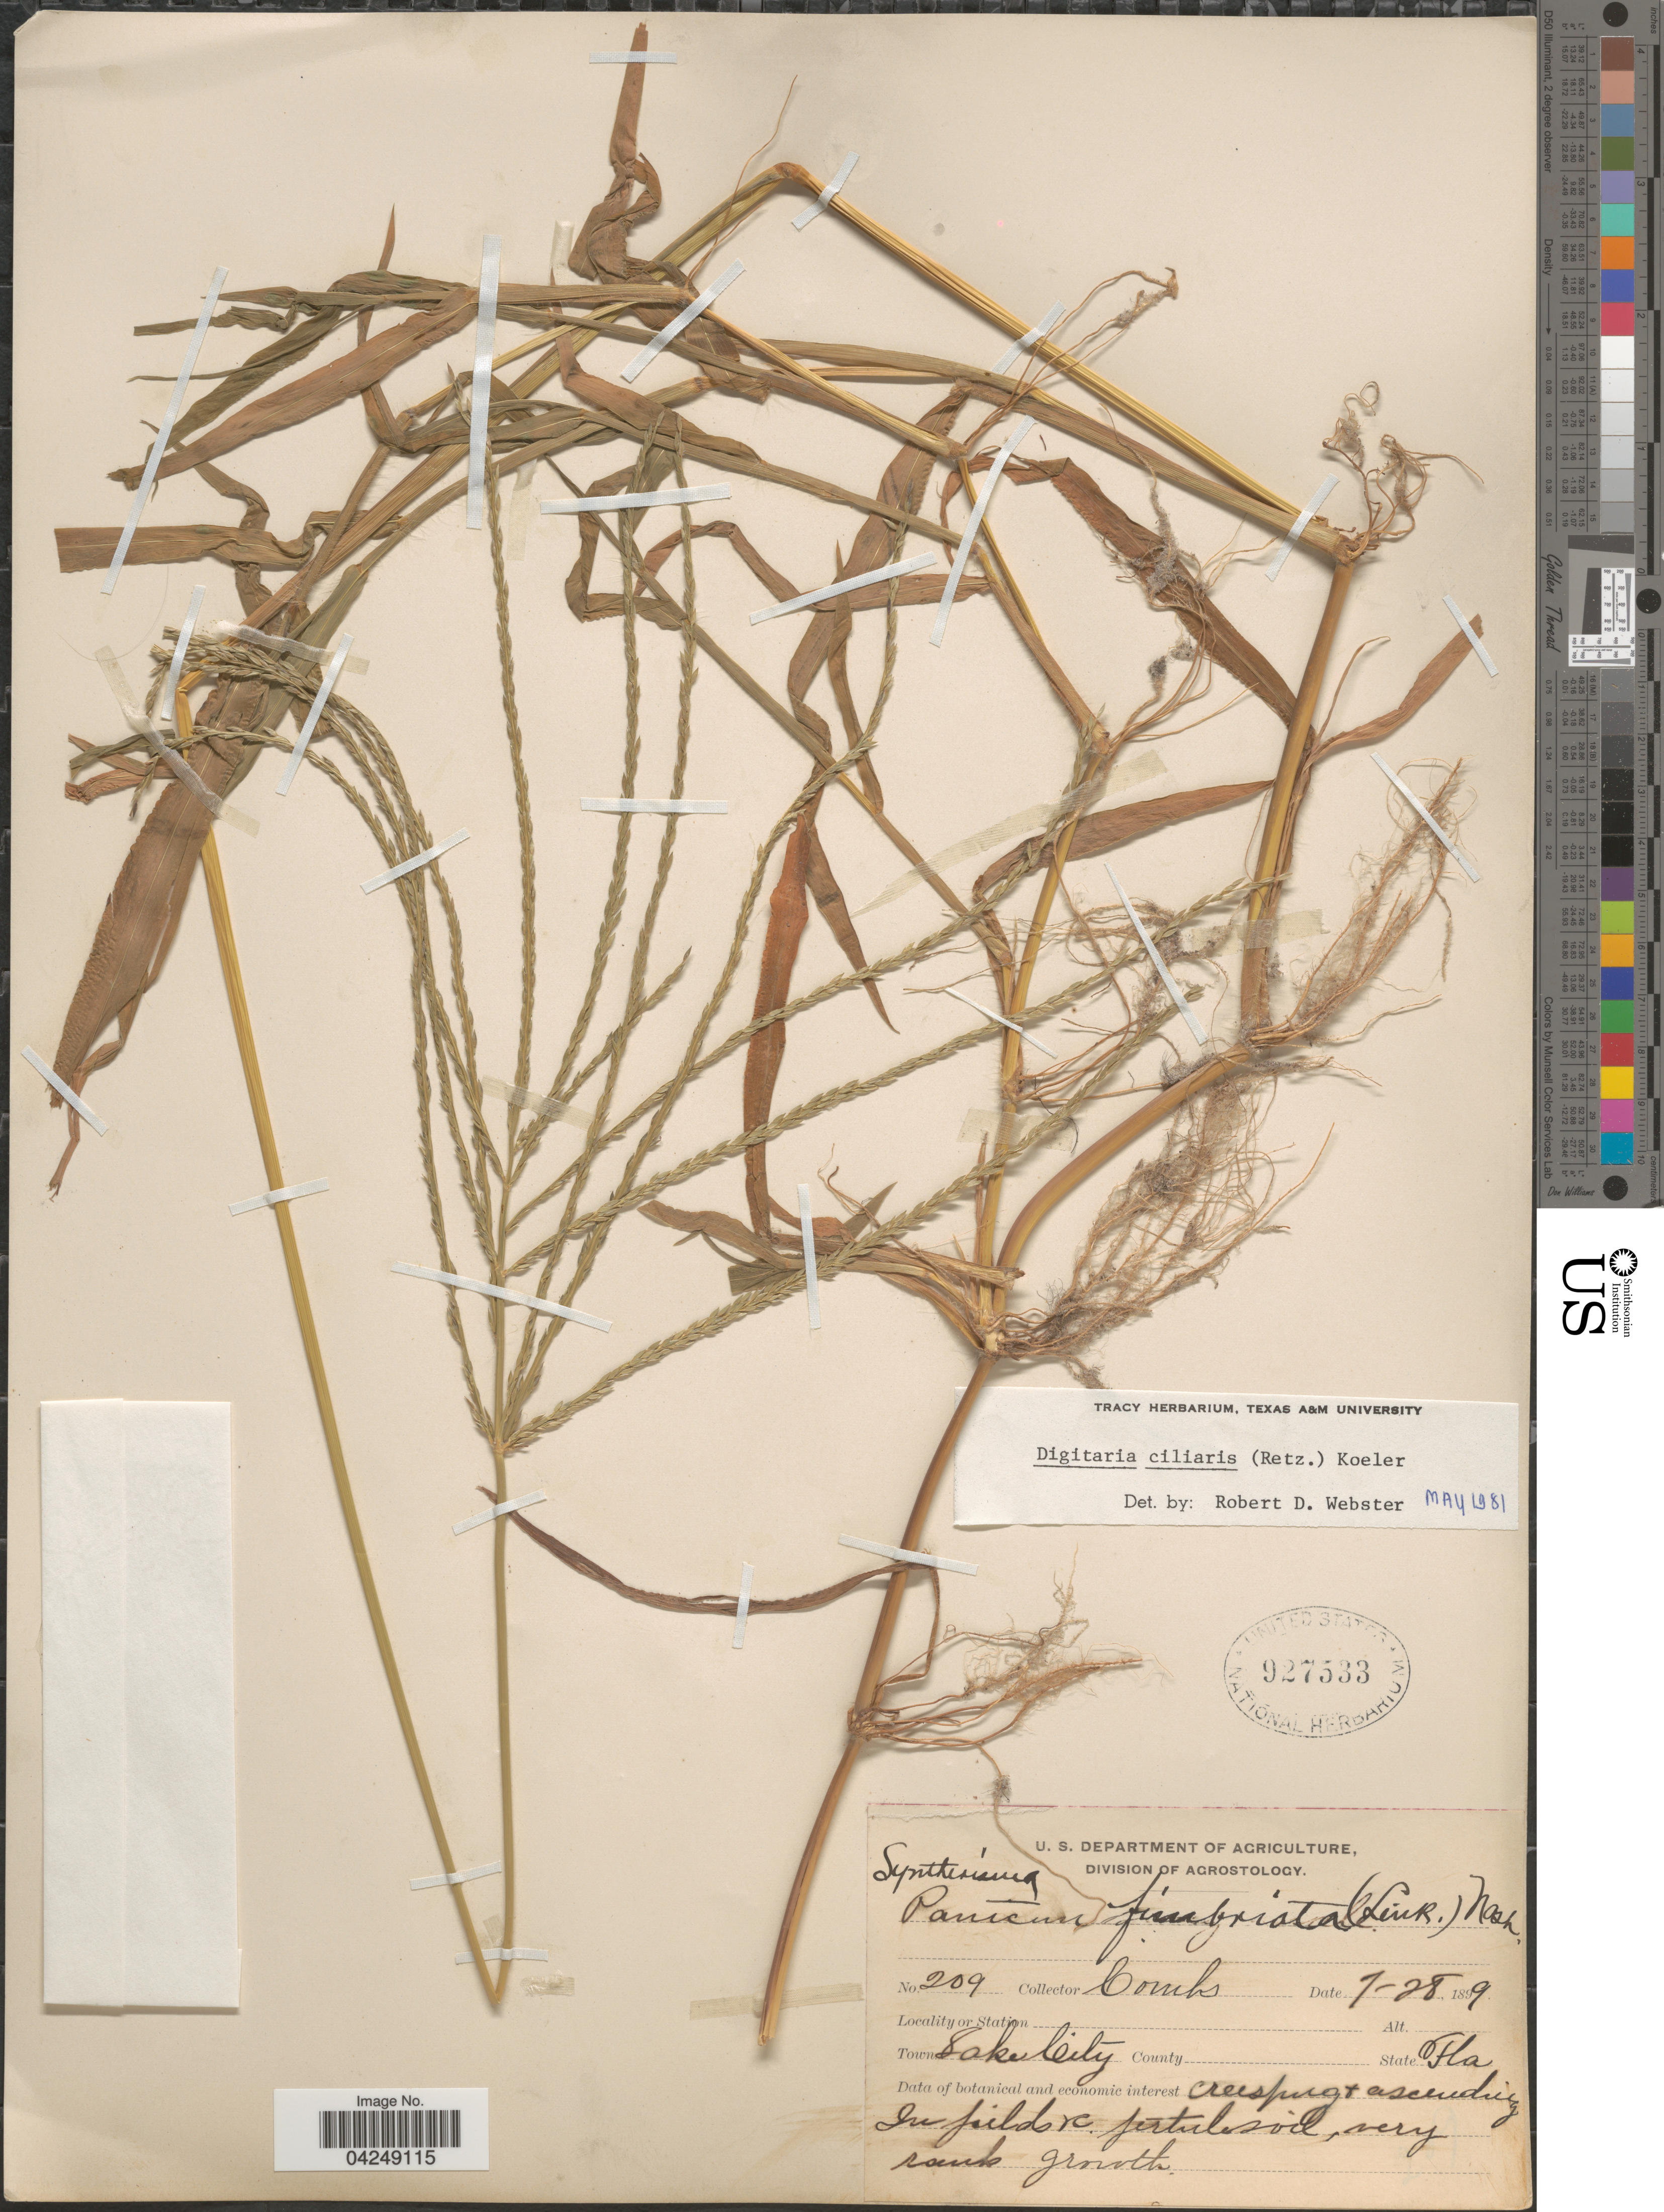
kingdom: Plantae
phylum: Tracheophyta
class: Liliopsida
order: Poales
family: Poaceae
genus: Digitaria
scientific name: Digitaria ciliaris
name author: (Retz.) Koeler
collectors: -. Combs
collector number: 209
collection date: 1899-07-28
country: United States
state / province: Florida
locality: Town Lake City.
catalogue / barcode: US 927533